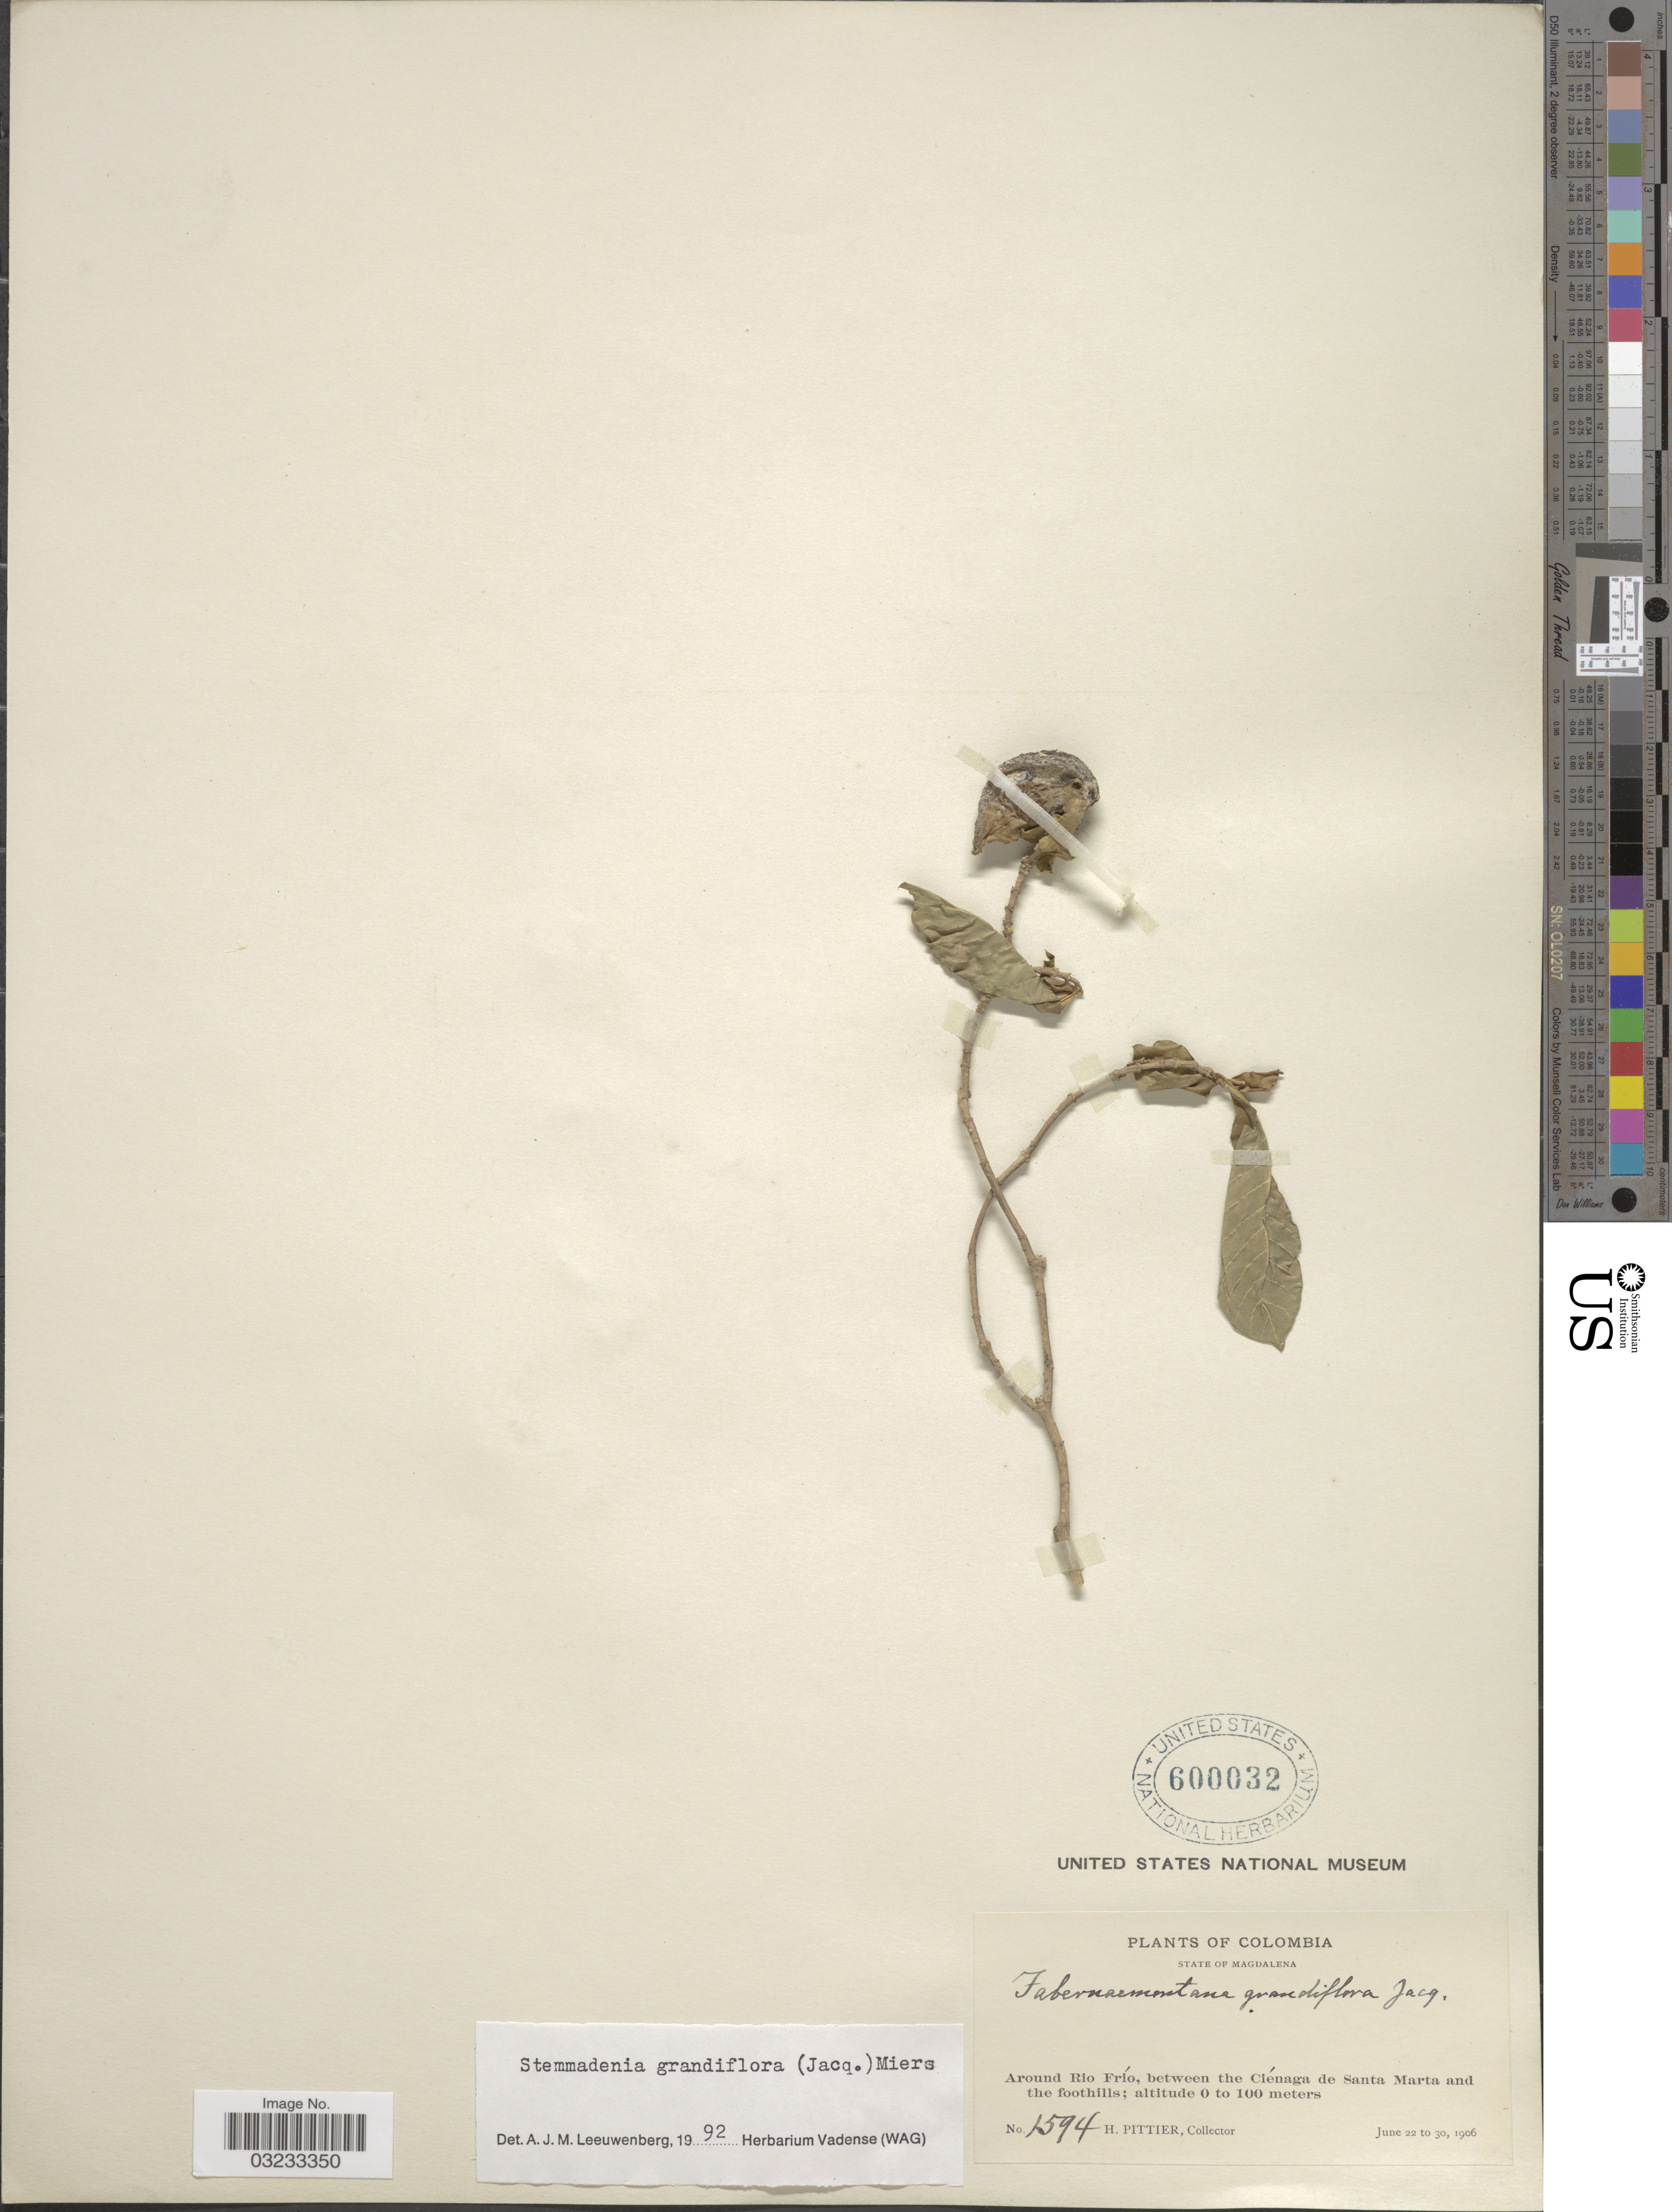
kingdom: Plantae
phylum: Tracheophyta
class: Magnoliopsida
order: Gentianales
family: Apocynaceae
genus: Stemmadenia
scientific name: Stemmadenia grandiflora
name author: (Jacq.) Miers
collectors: H. F. Pittier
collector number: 1594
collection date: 1906-06-22/1906-06-30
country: Colombia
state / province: Magdalena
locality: Around Rio Frío, between the Ciénaga de Santa Marta and the foothills.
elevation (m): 0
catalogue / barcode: US 600032